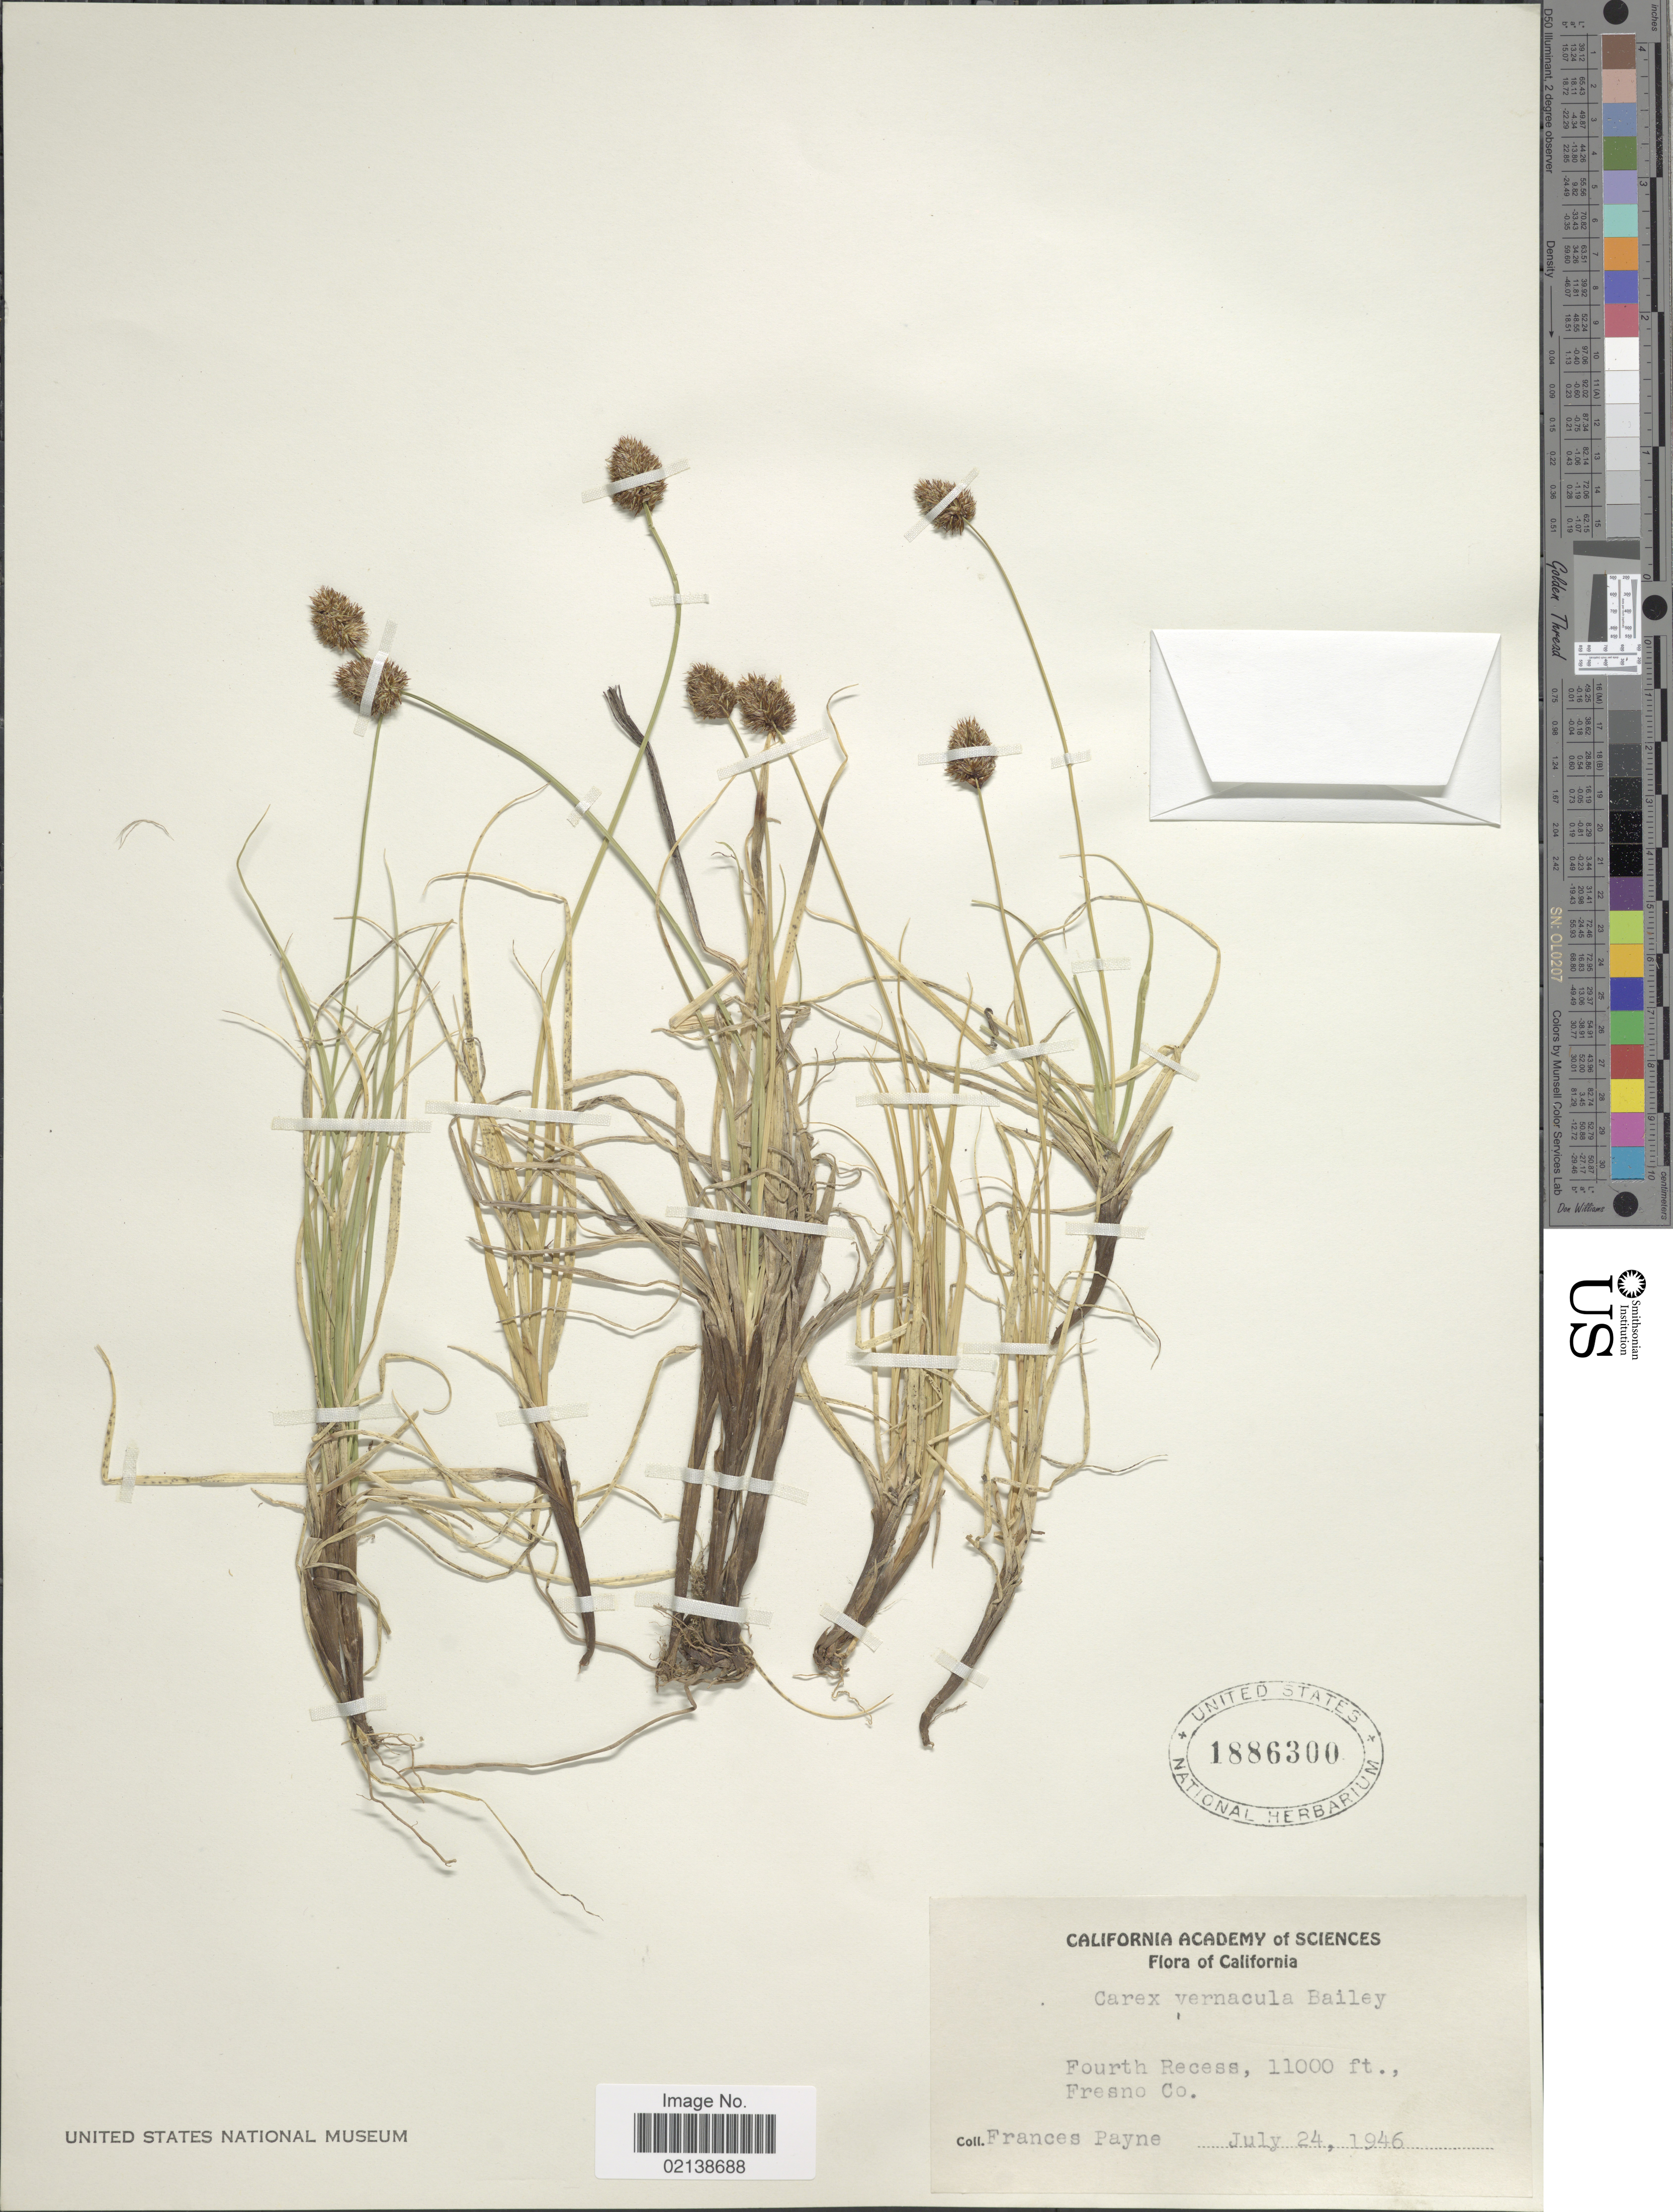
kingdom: Plantae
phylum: Tracheophyta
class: Liliopsida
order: Poales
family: Cyperaceae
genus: Carex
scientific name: Carex vernacula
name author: L.H. Bailey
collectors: F. Payne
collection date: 1946-07-24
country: United States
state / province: California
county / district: Fresno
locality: Fourth Recess, Fresno Co.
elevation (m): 3353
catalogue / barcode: US 1886300